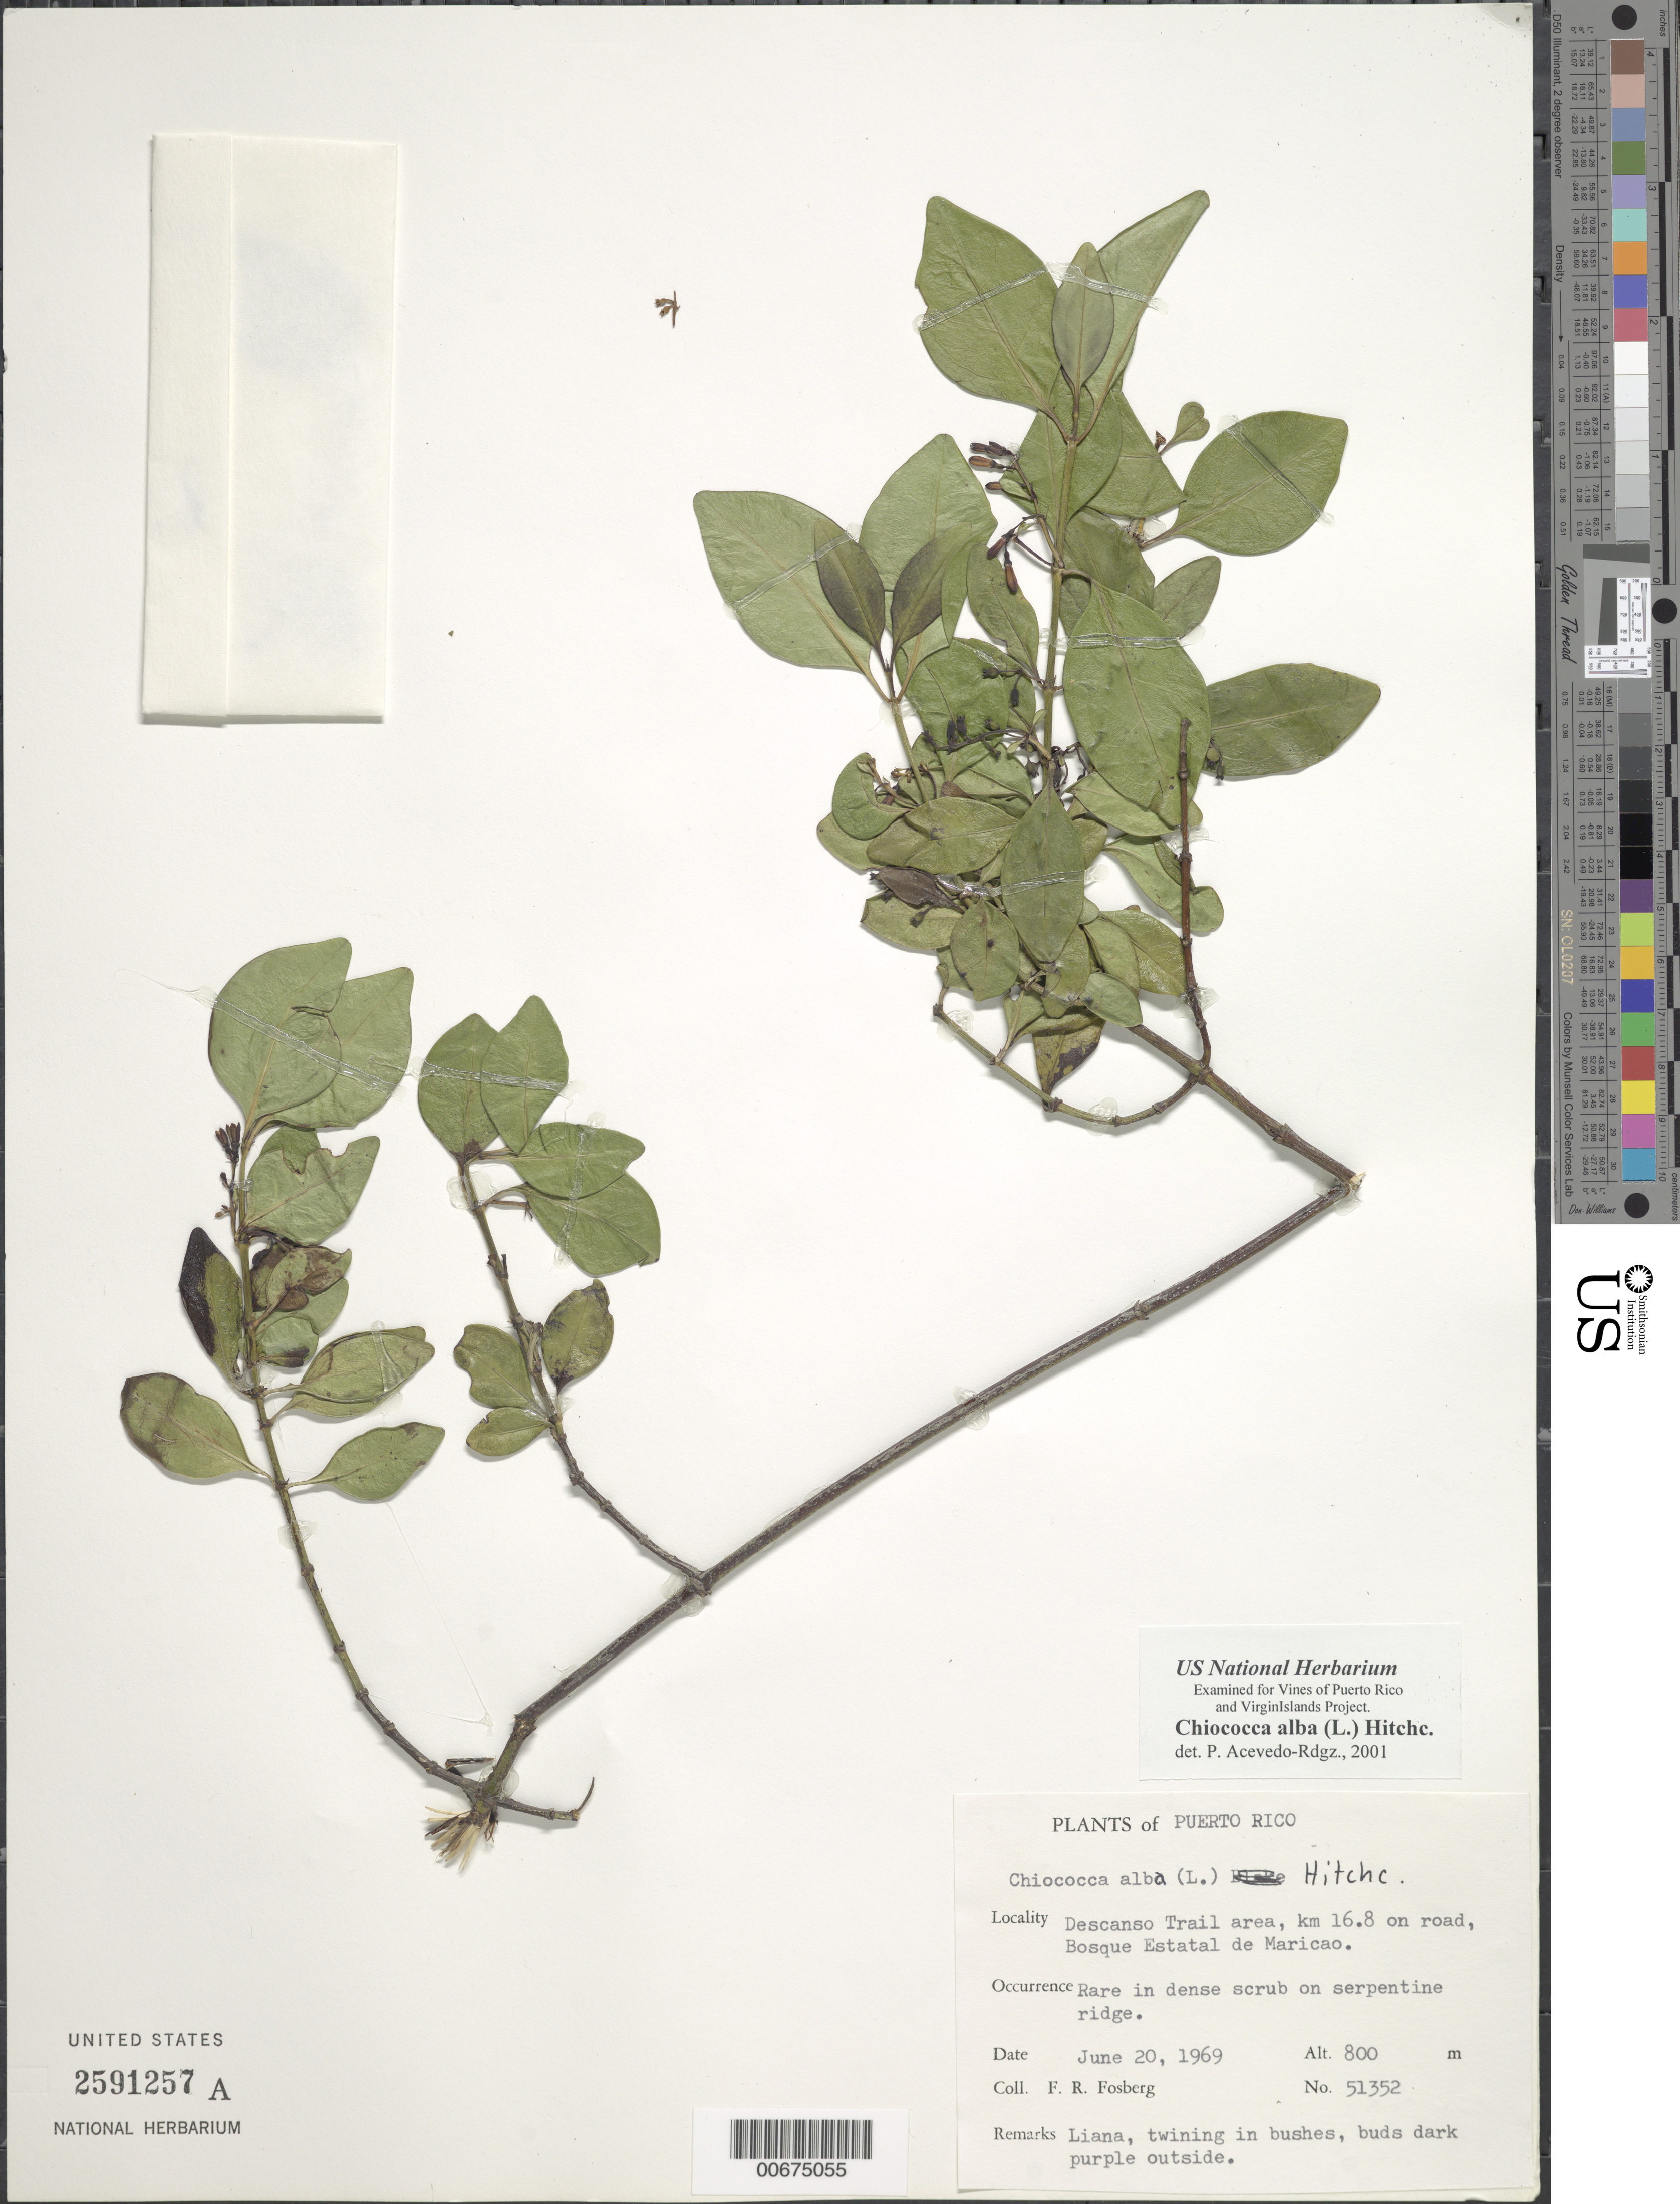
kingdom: Plantae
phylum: Tracheophyta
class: Magnoliopsida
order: Gentianales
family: Rubiaceae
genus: Chiococca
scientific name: Chiococca alba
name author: (L.) Hitchc.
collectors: F. R. Fosberg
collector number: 51352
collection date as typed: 20 Jun 1969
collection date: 1969-06-20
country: Puerto Rico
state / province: Maricao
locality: Descanso Trail area, km 16.8 on road, Bosque Estatal de Maricao.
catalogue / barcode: US 2591257A